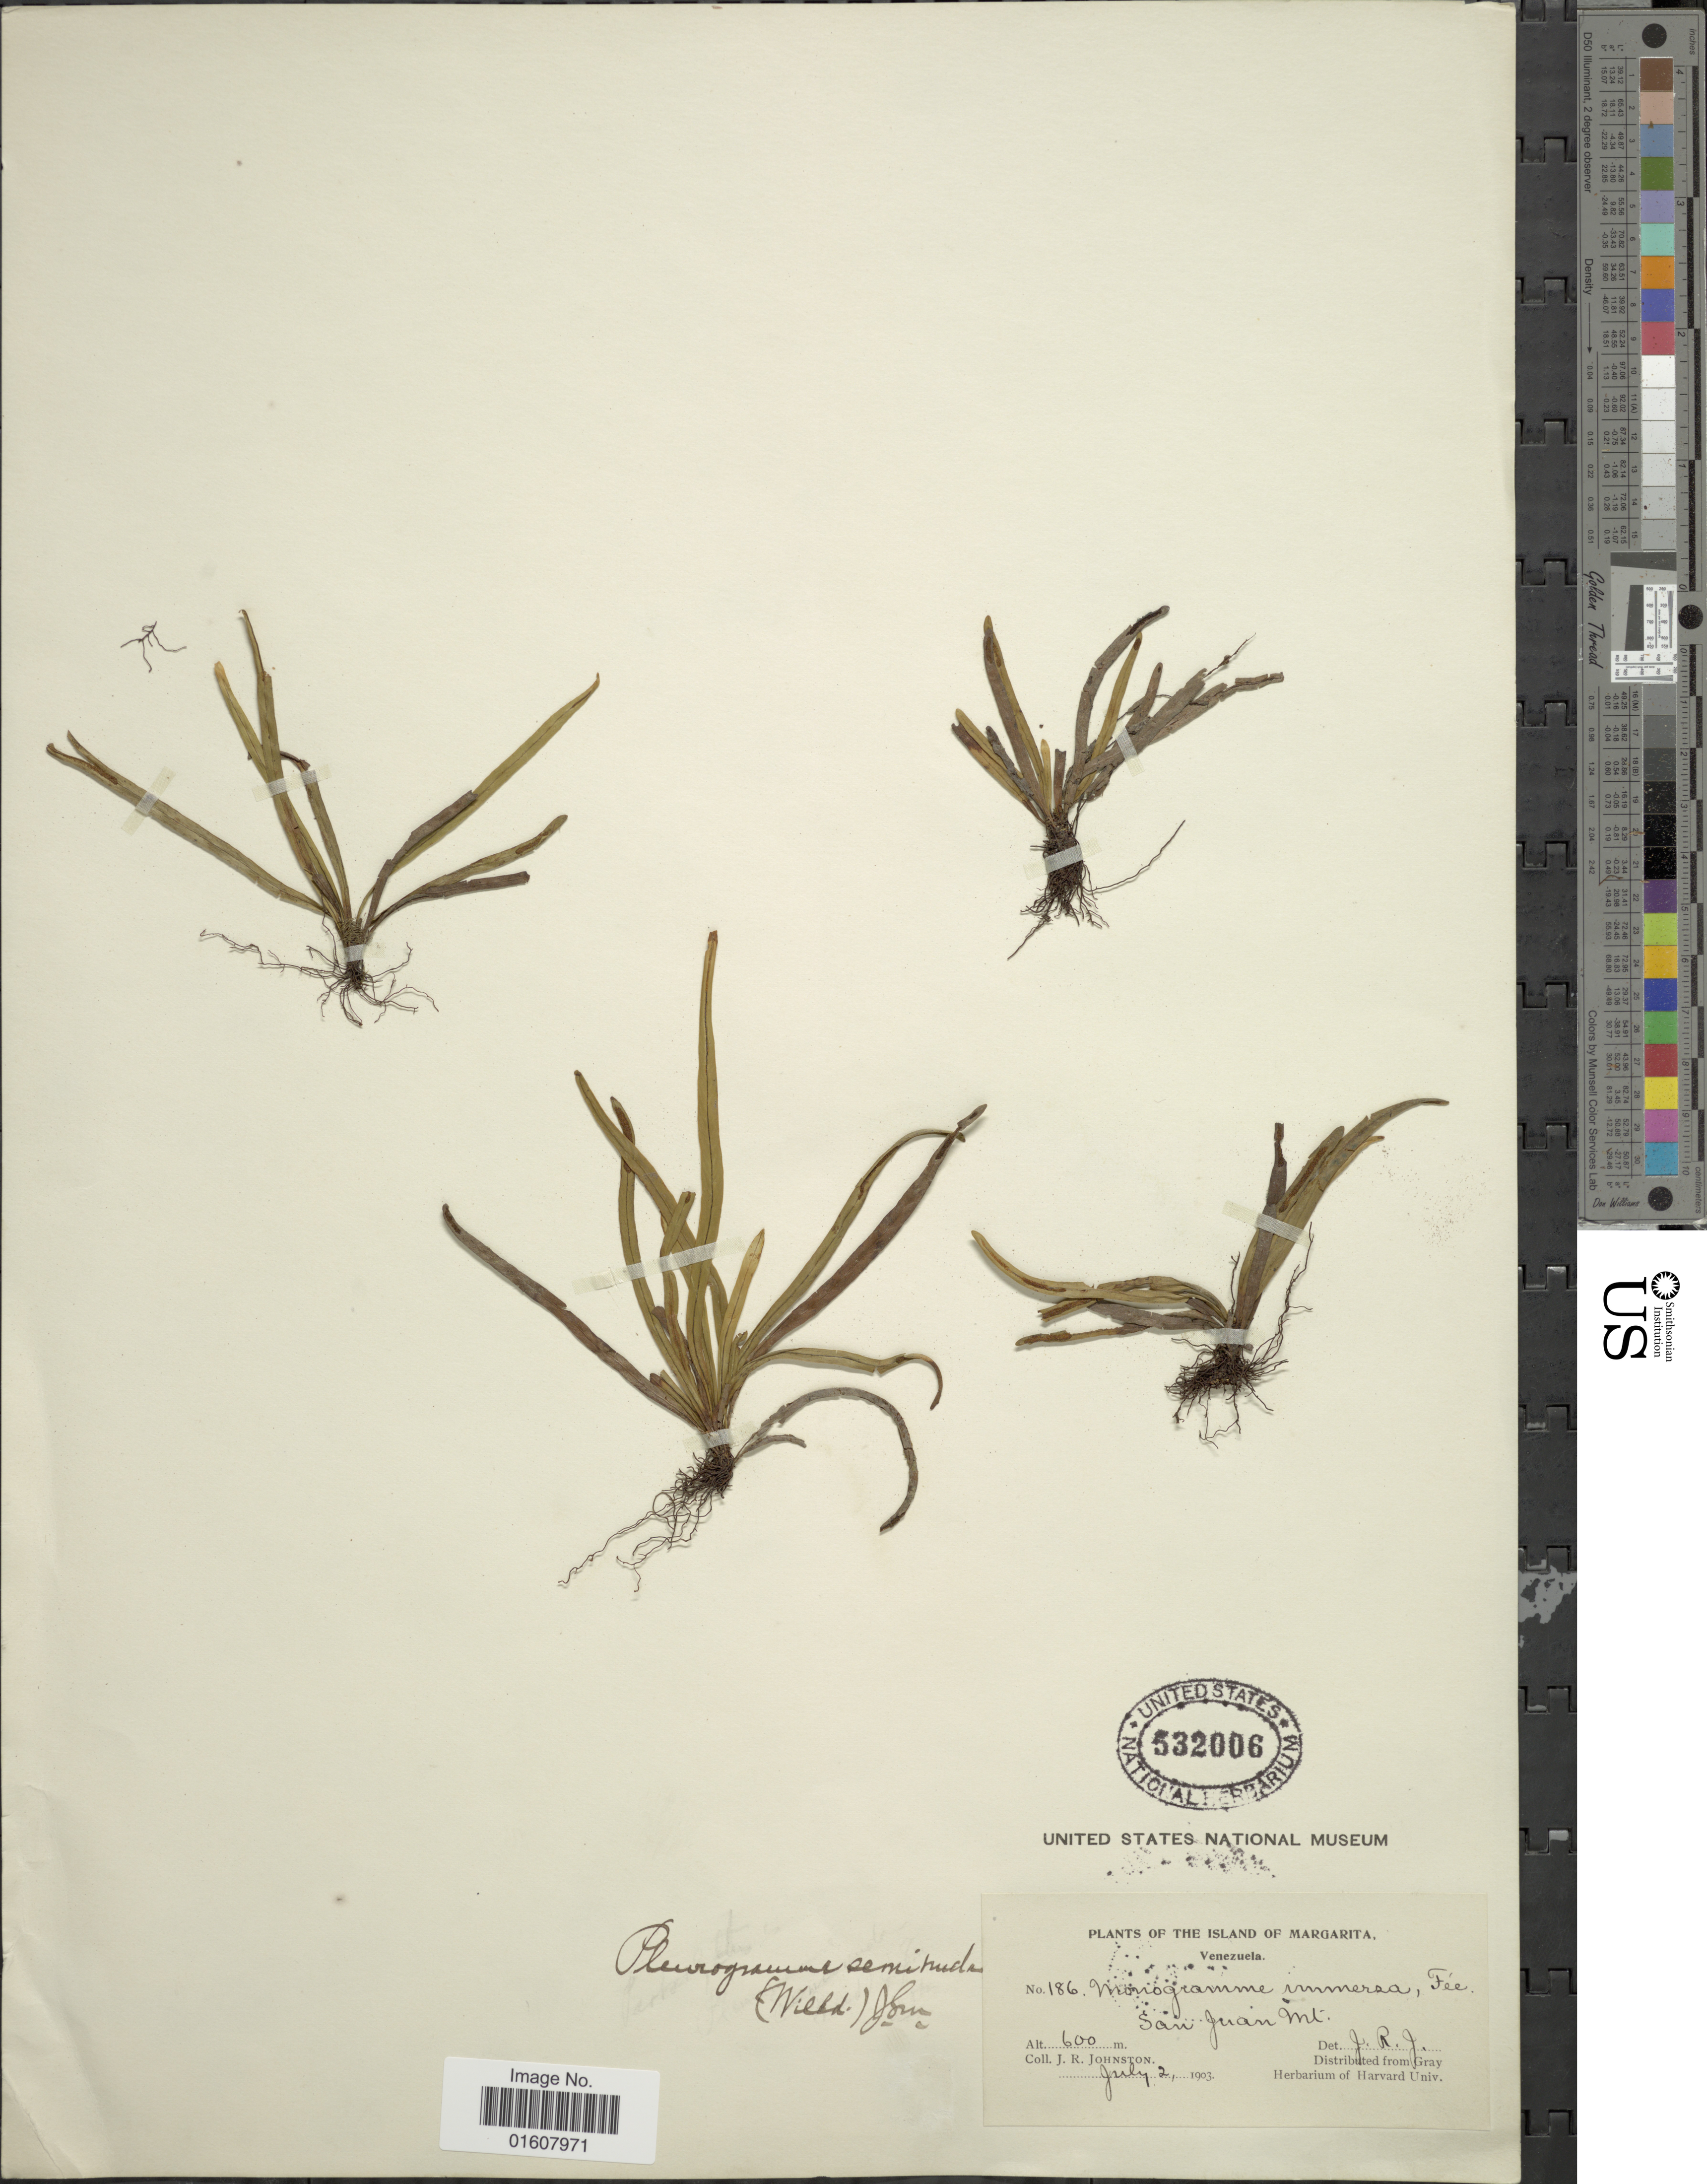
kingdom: Plantae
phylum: Tracheophyta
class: Polypodiopsida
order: Polypodiales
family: Polypodiaceae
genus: Cochlidium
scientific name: Cochlidium seminudum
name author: (Willd.) Maxon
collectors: J. Johnston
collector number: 186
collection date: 1903-07-02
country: Venezuela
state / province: Nueva Esparta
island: Margarita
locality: Island of Margarita. San Juan Mt.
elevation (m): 600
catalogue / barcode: US 532006